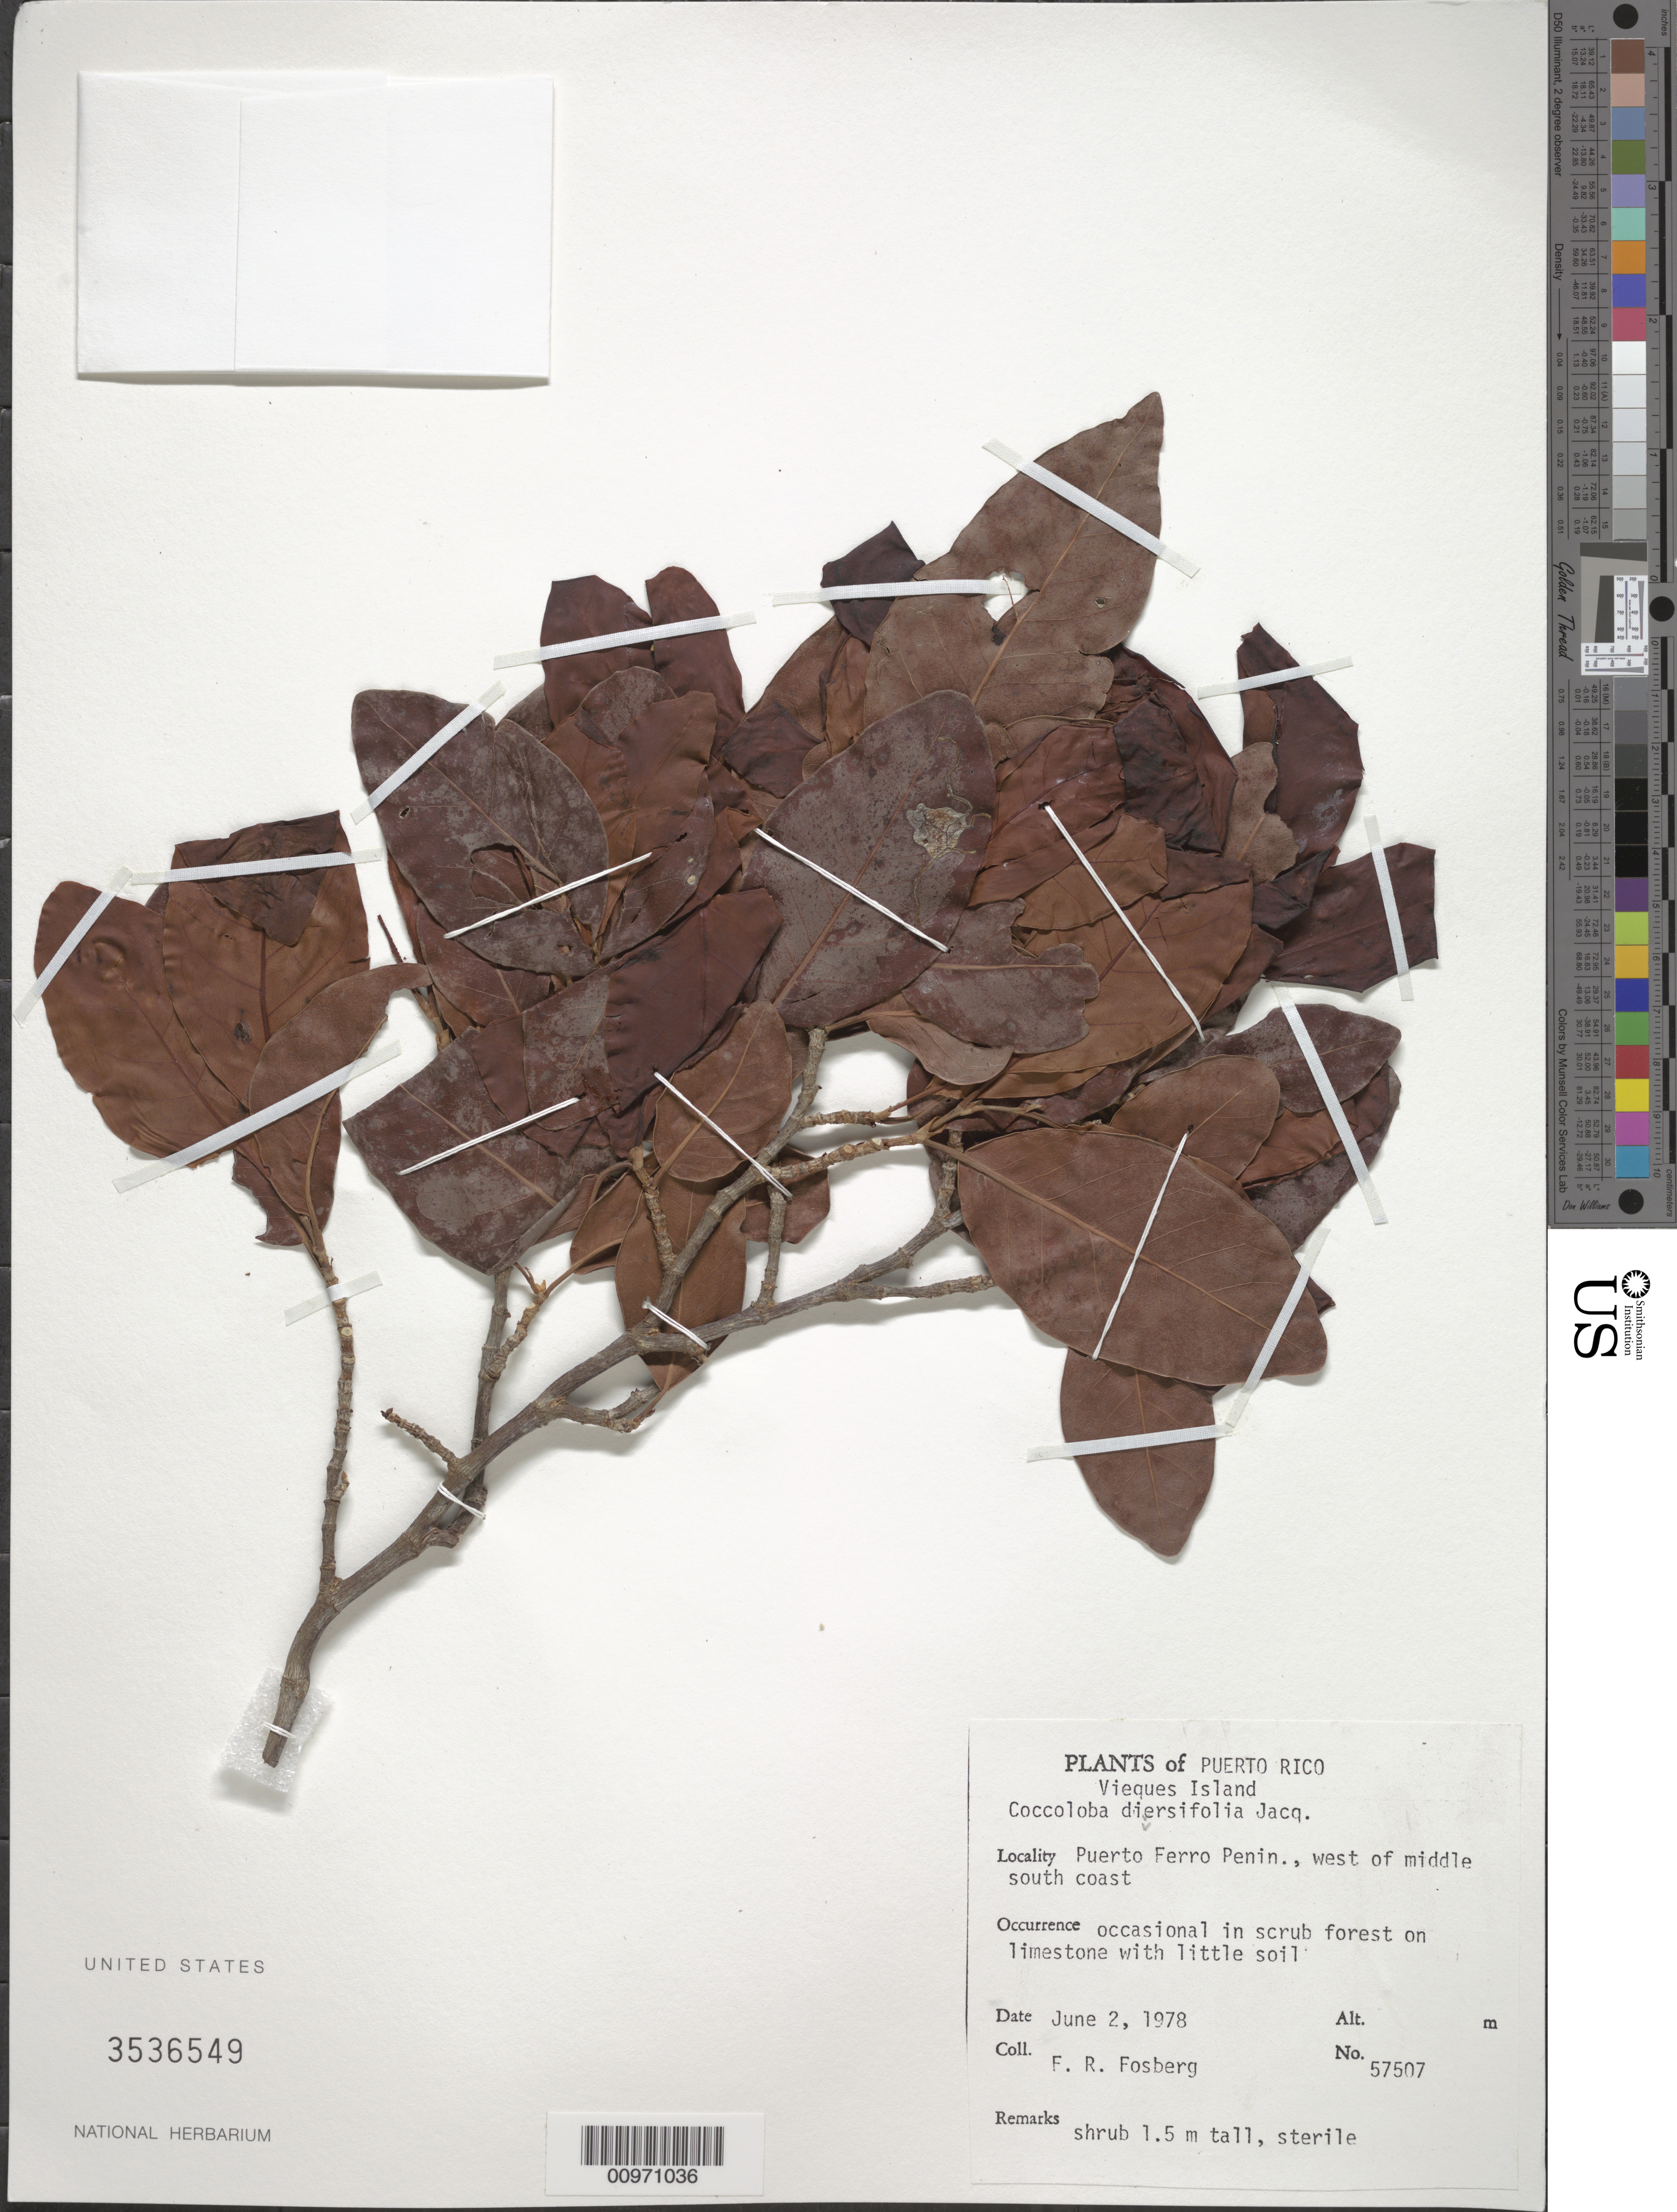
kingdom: Plantae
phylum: Tracheophyta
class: Magnoliopsida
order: Caryophyllales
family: Polygonaceae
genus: Coccoloba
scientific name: Coccoloba diversifolia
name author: Jacq.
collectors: F. R. Fosberg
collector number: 57507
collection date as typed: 02 Jun 1978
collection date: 1978-06-02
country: Puerto Rico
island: Vieques I.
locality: Puerto Ferro Penin., west of middle of south coast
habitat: Scrub forest on limestone slope with little soil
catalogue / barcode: US 3536549